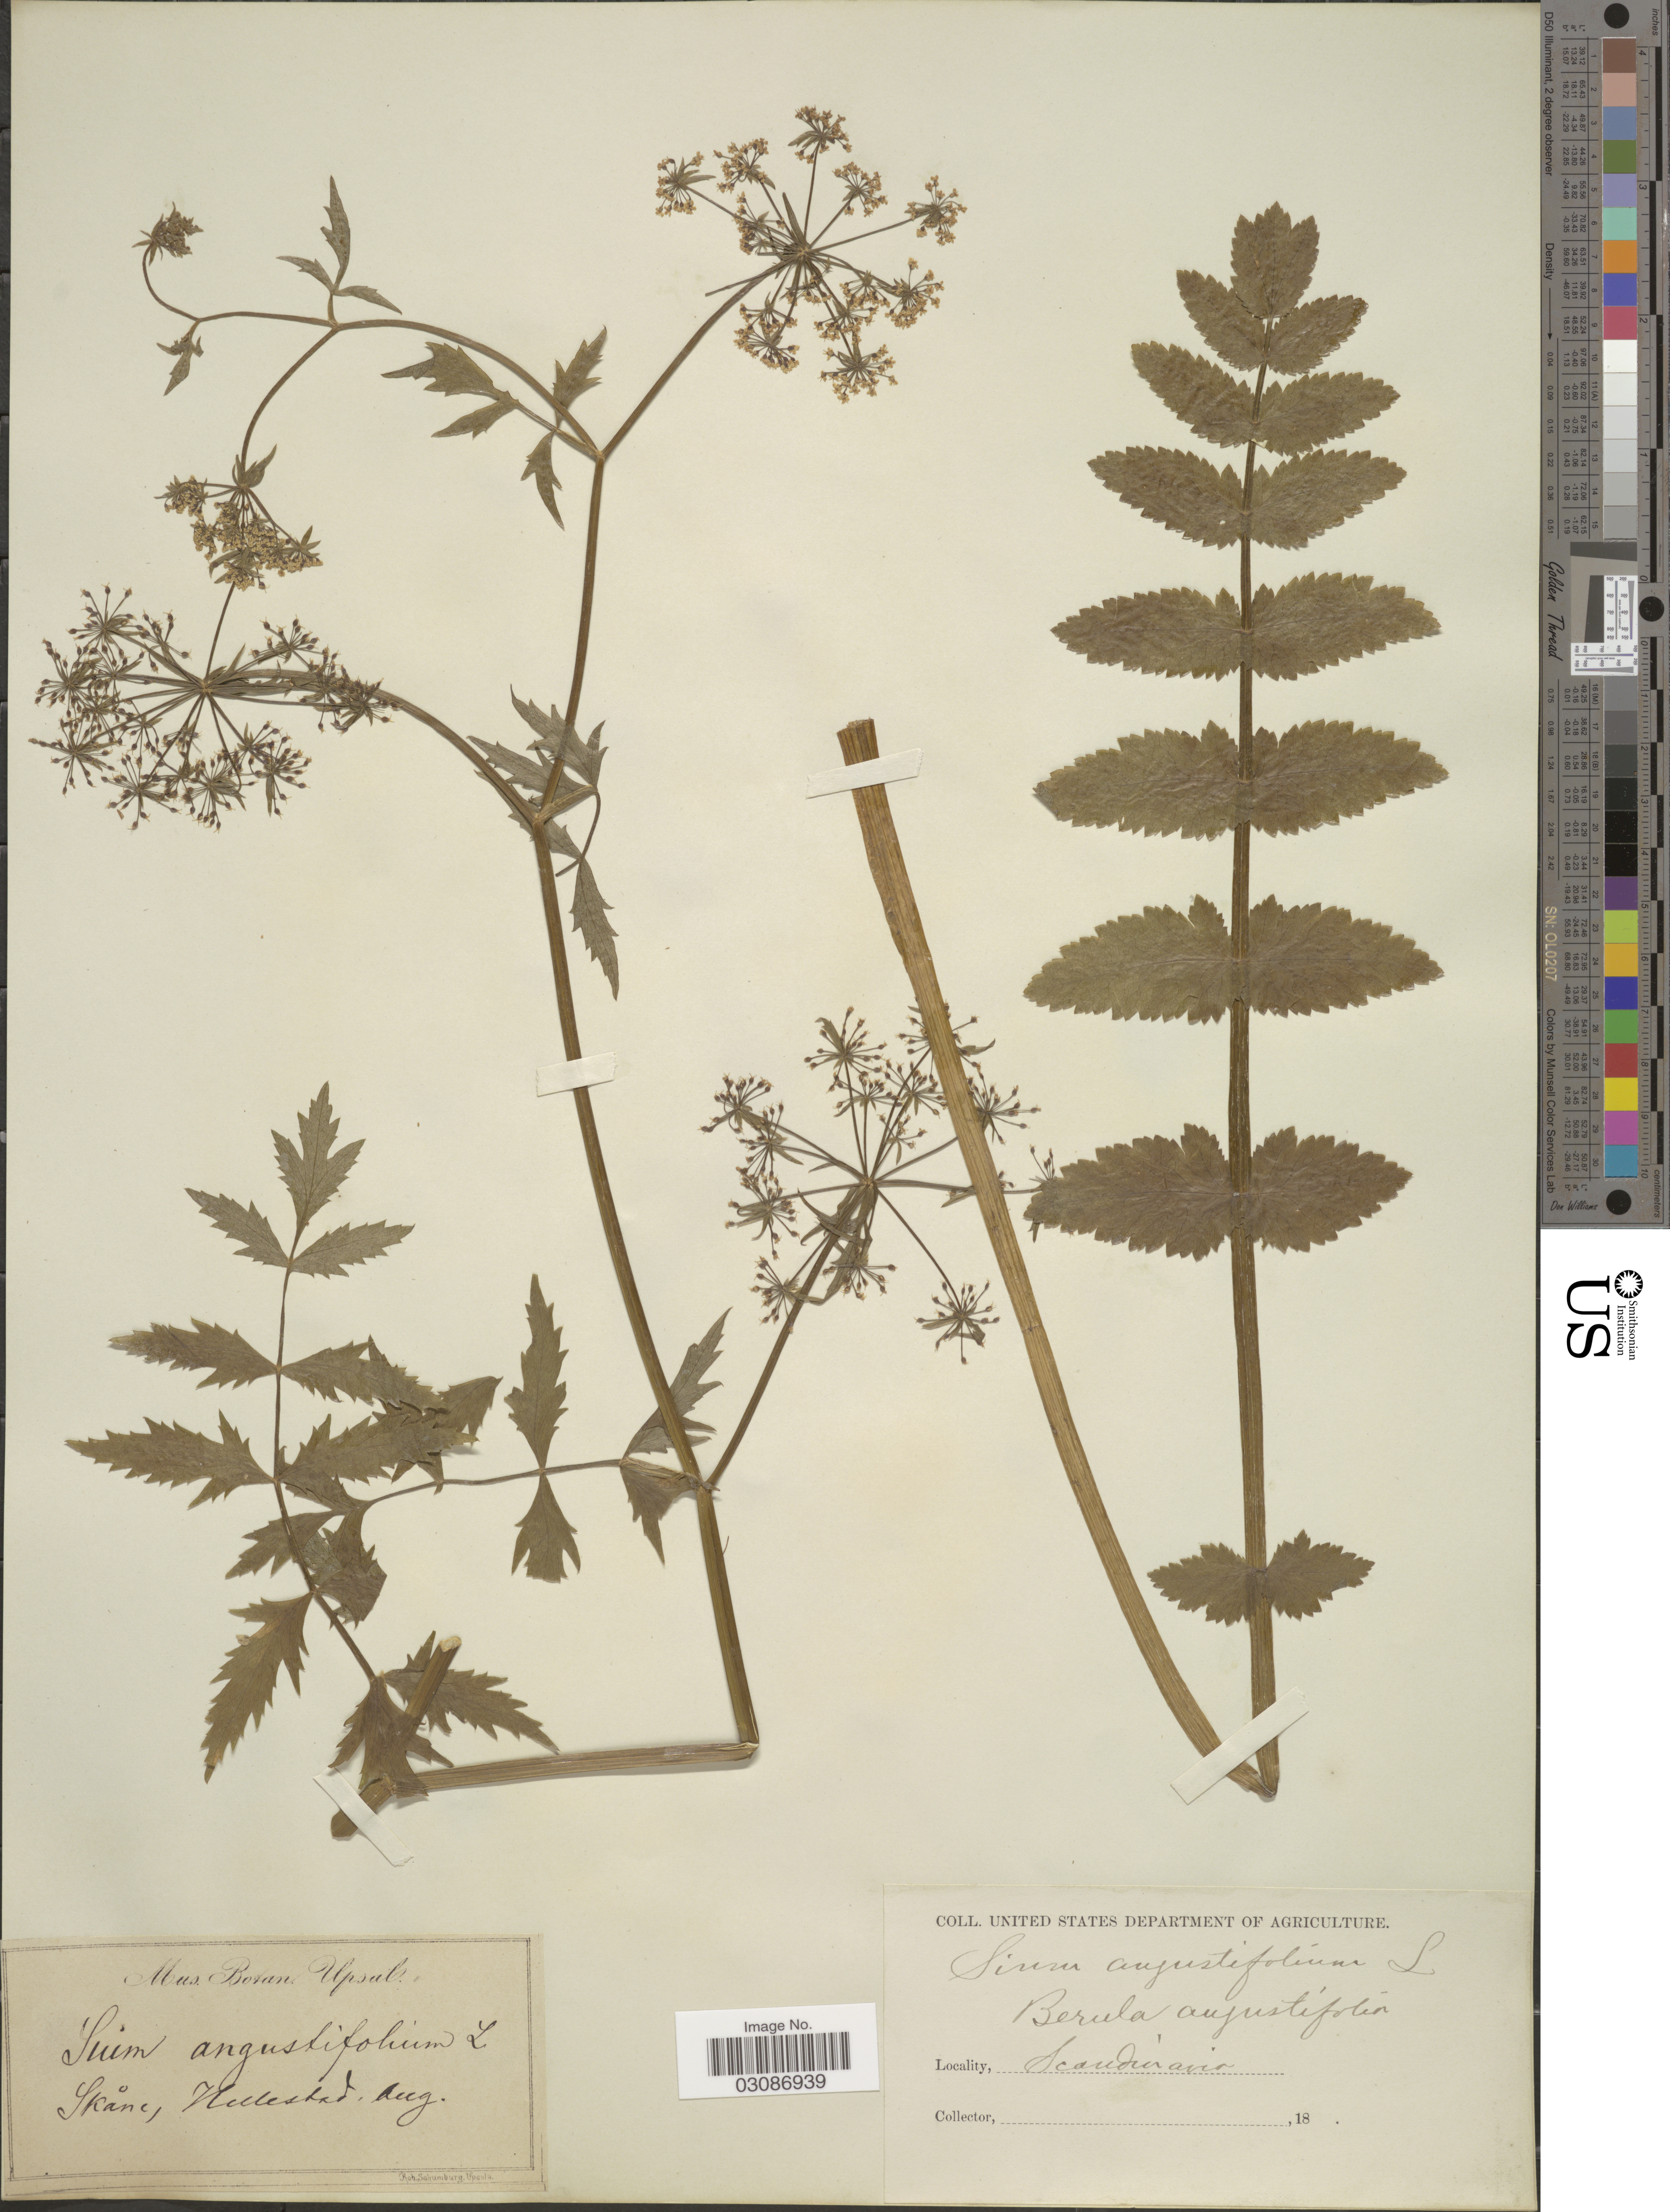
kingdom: Plantae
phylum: Tracheophyta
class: Magnoliopsida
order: Apiales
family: Apiaceae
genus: Berula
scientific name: Berula erecta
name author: (Huds.) Coville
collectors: Facchini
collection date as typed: aug. 18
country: Sweden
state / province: Skåne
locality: Hellestad. Scandinavia.